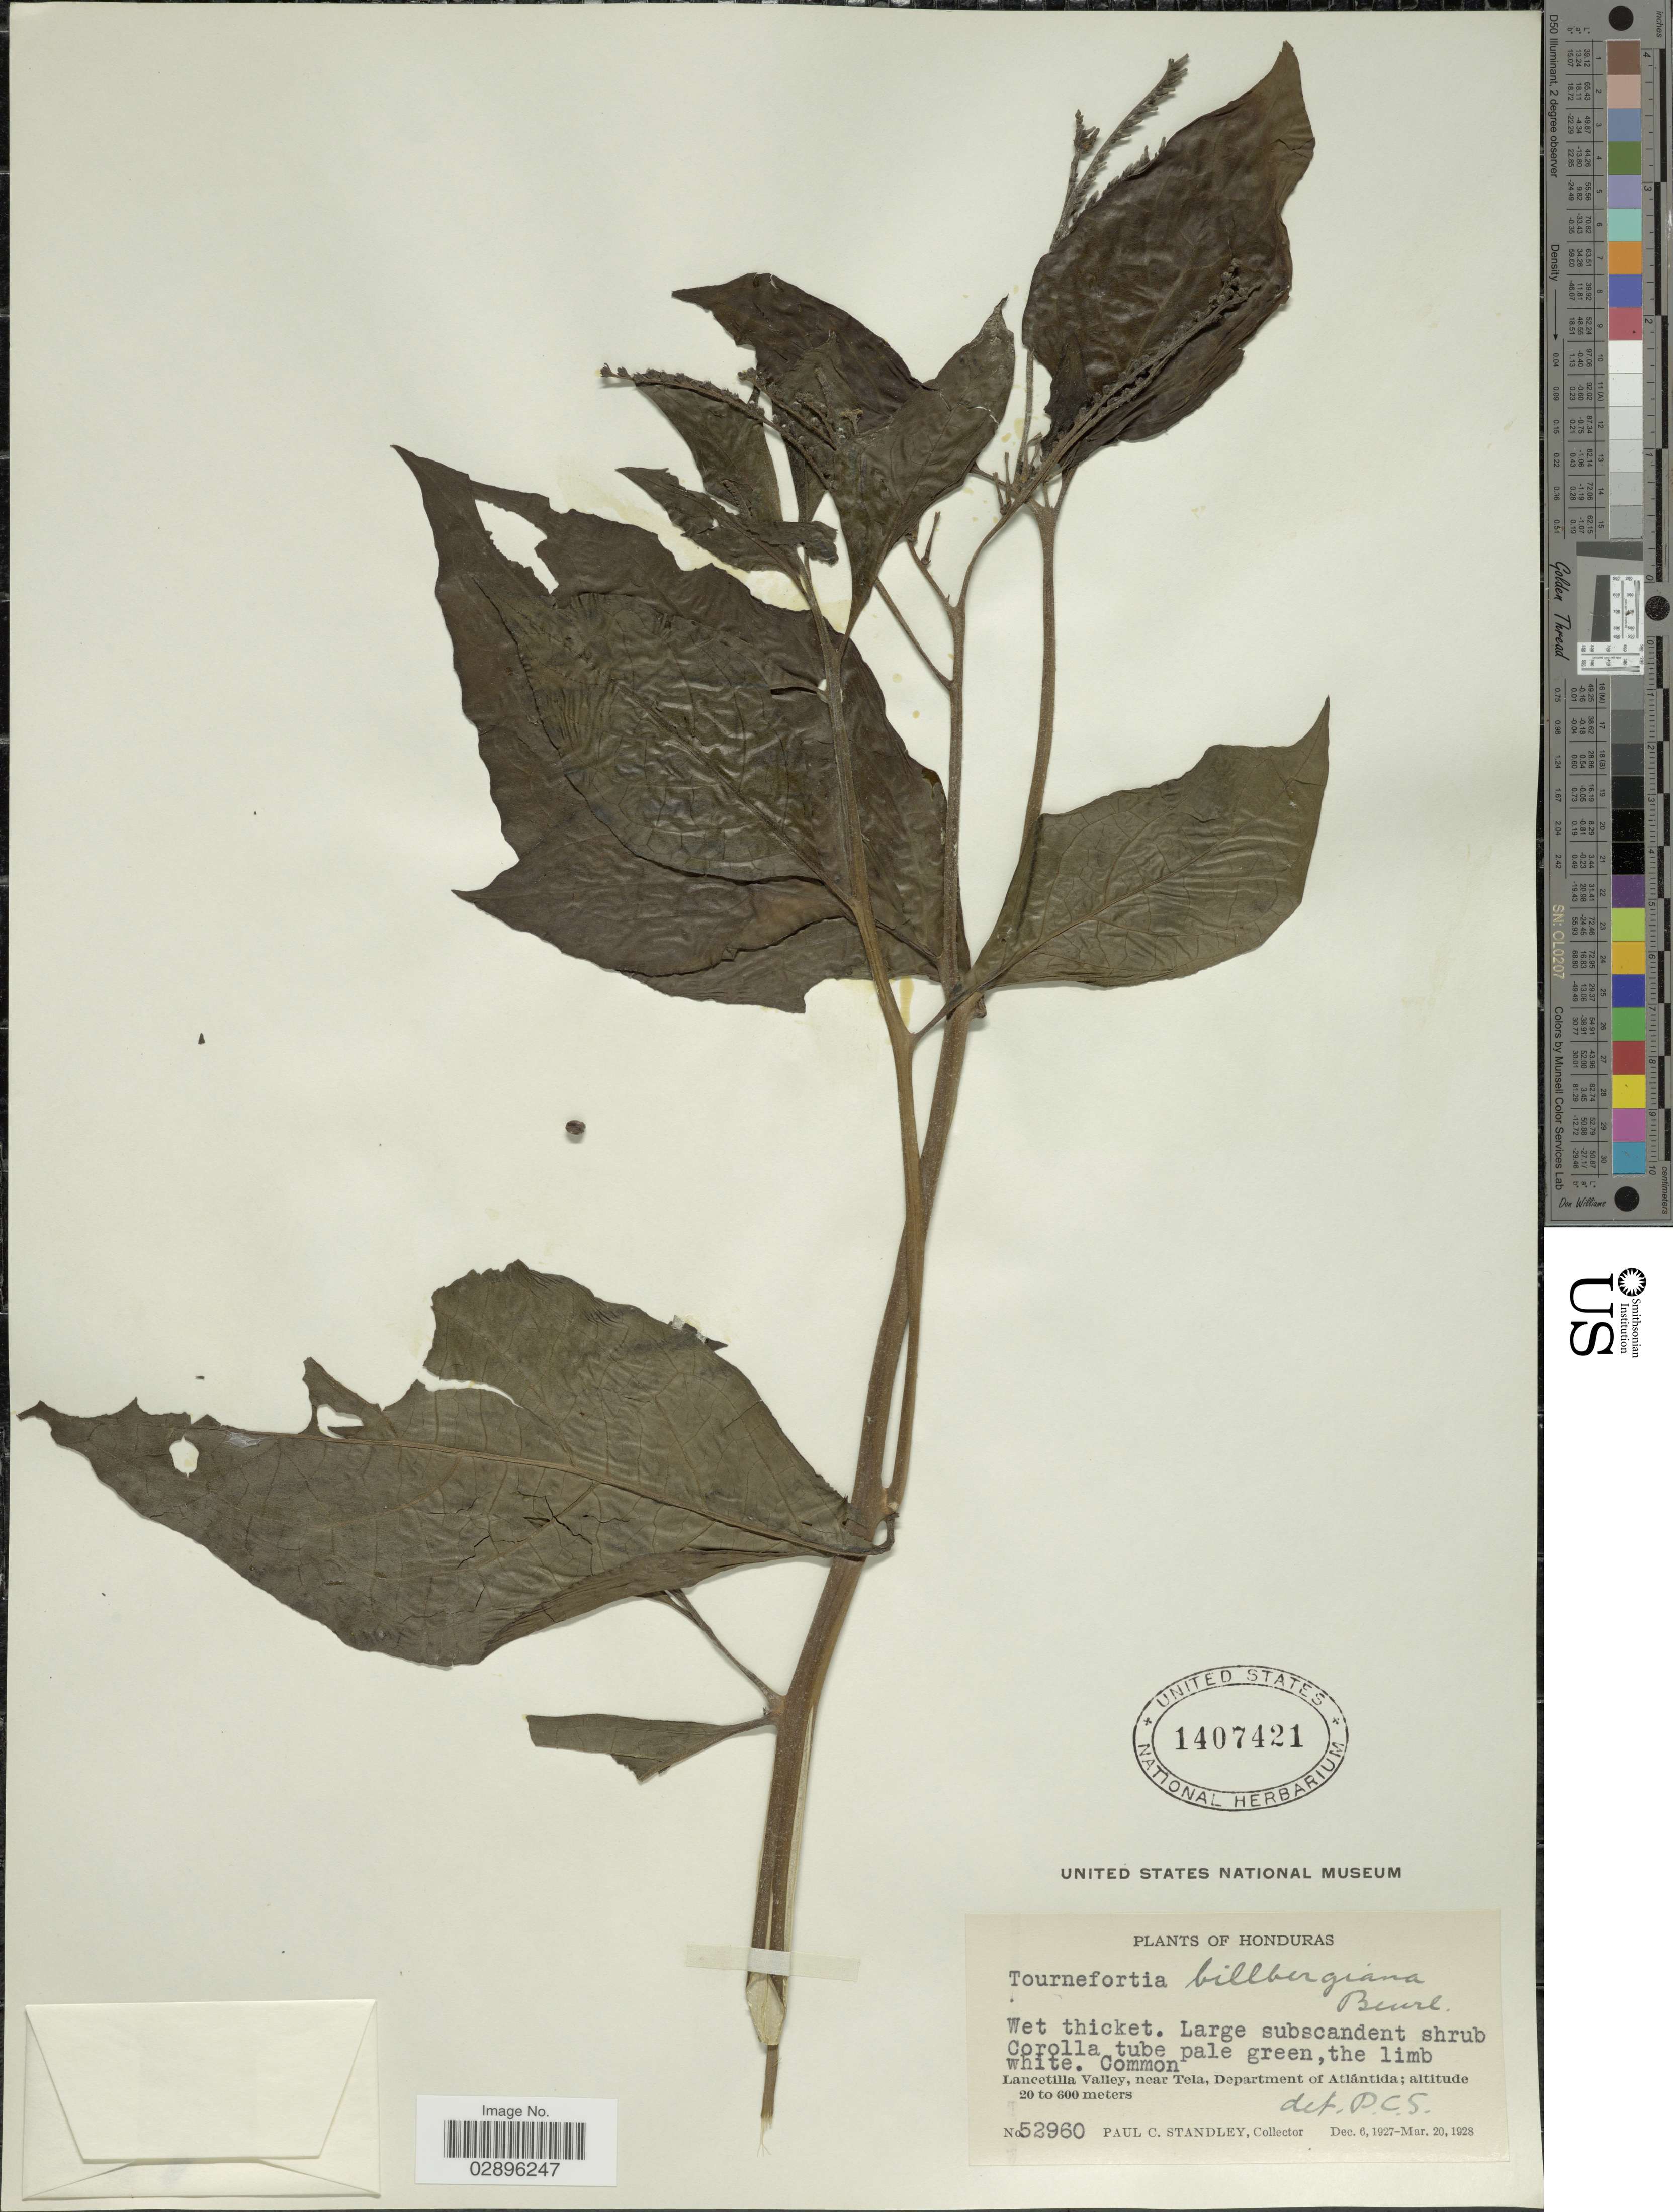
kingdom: Plantae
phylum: Tracheophyta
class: Magnoliopsida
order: Boraginales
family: Heliotropiaceae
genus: Tournefortia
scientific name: Tournefortia angustiflora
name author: Ruiz & Pav.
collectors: P. C. Standley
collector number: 52960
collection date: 1927-12-06/1928-03-20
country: Honduras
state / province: Atlántida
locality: Lancetilla Valley, near Tela, Department of Atlántida.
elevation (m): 20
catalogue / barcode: US 1407421